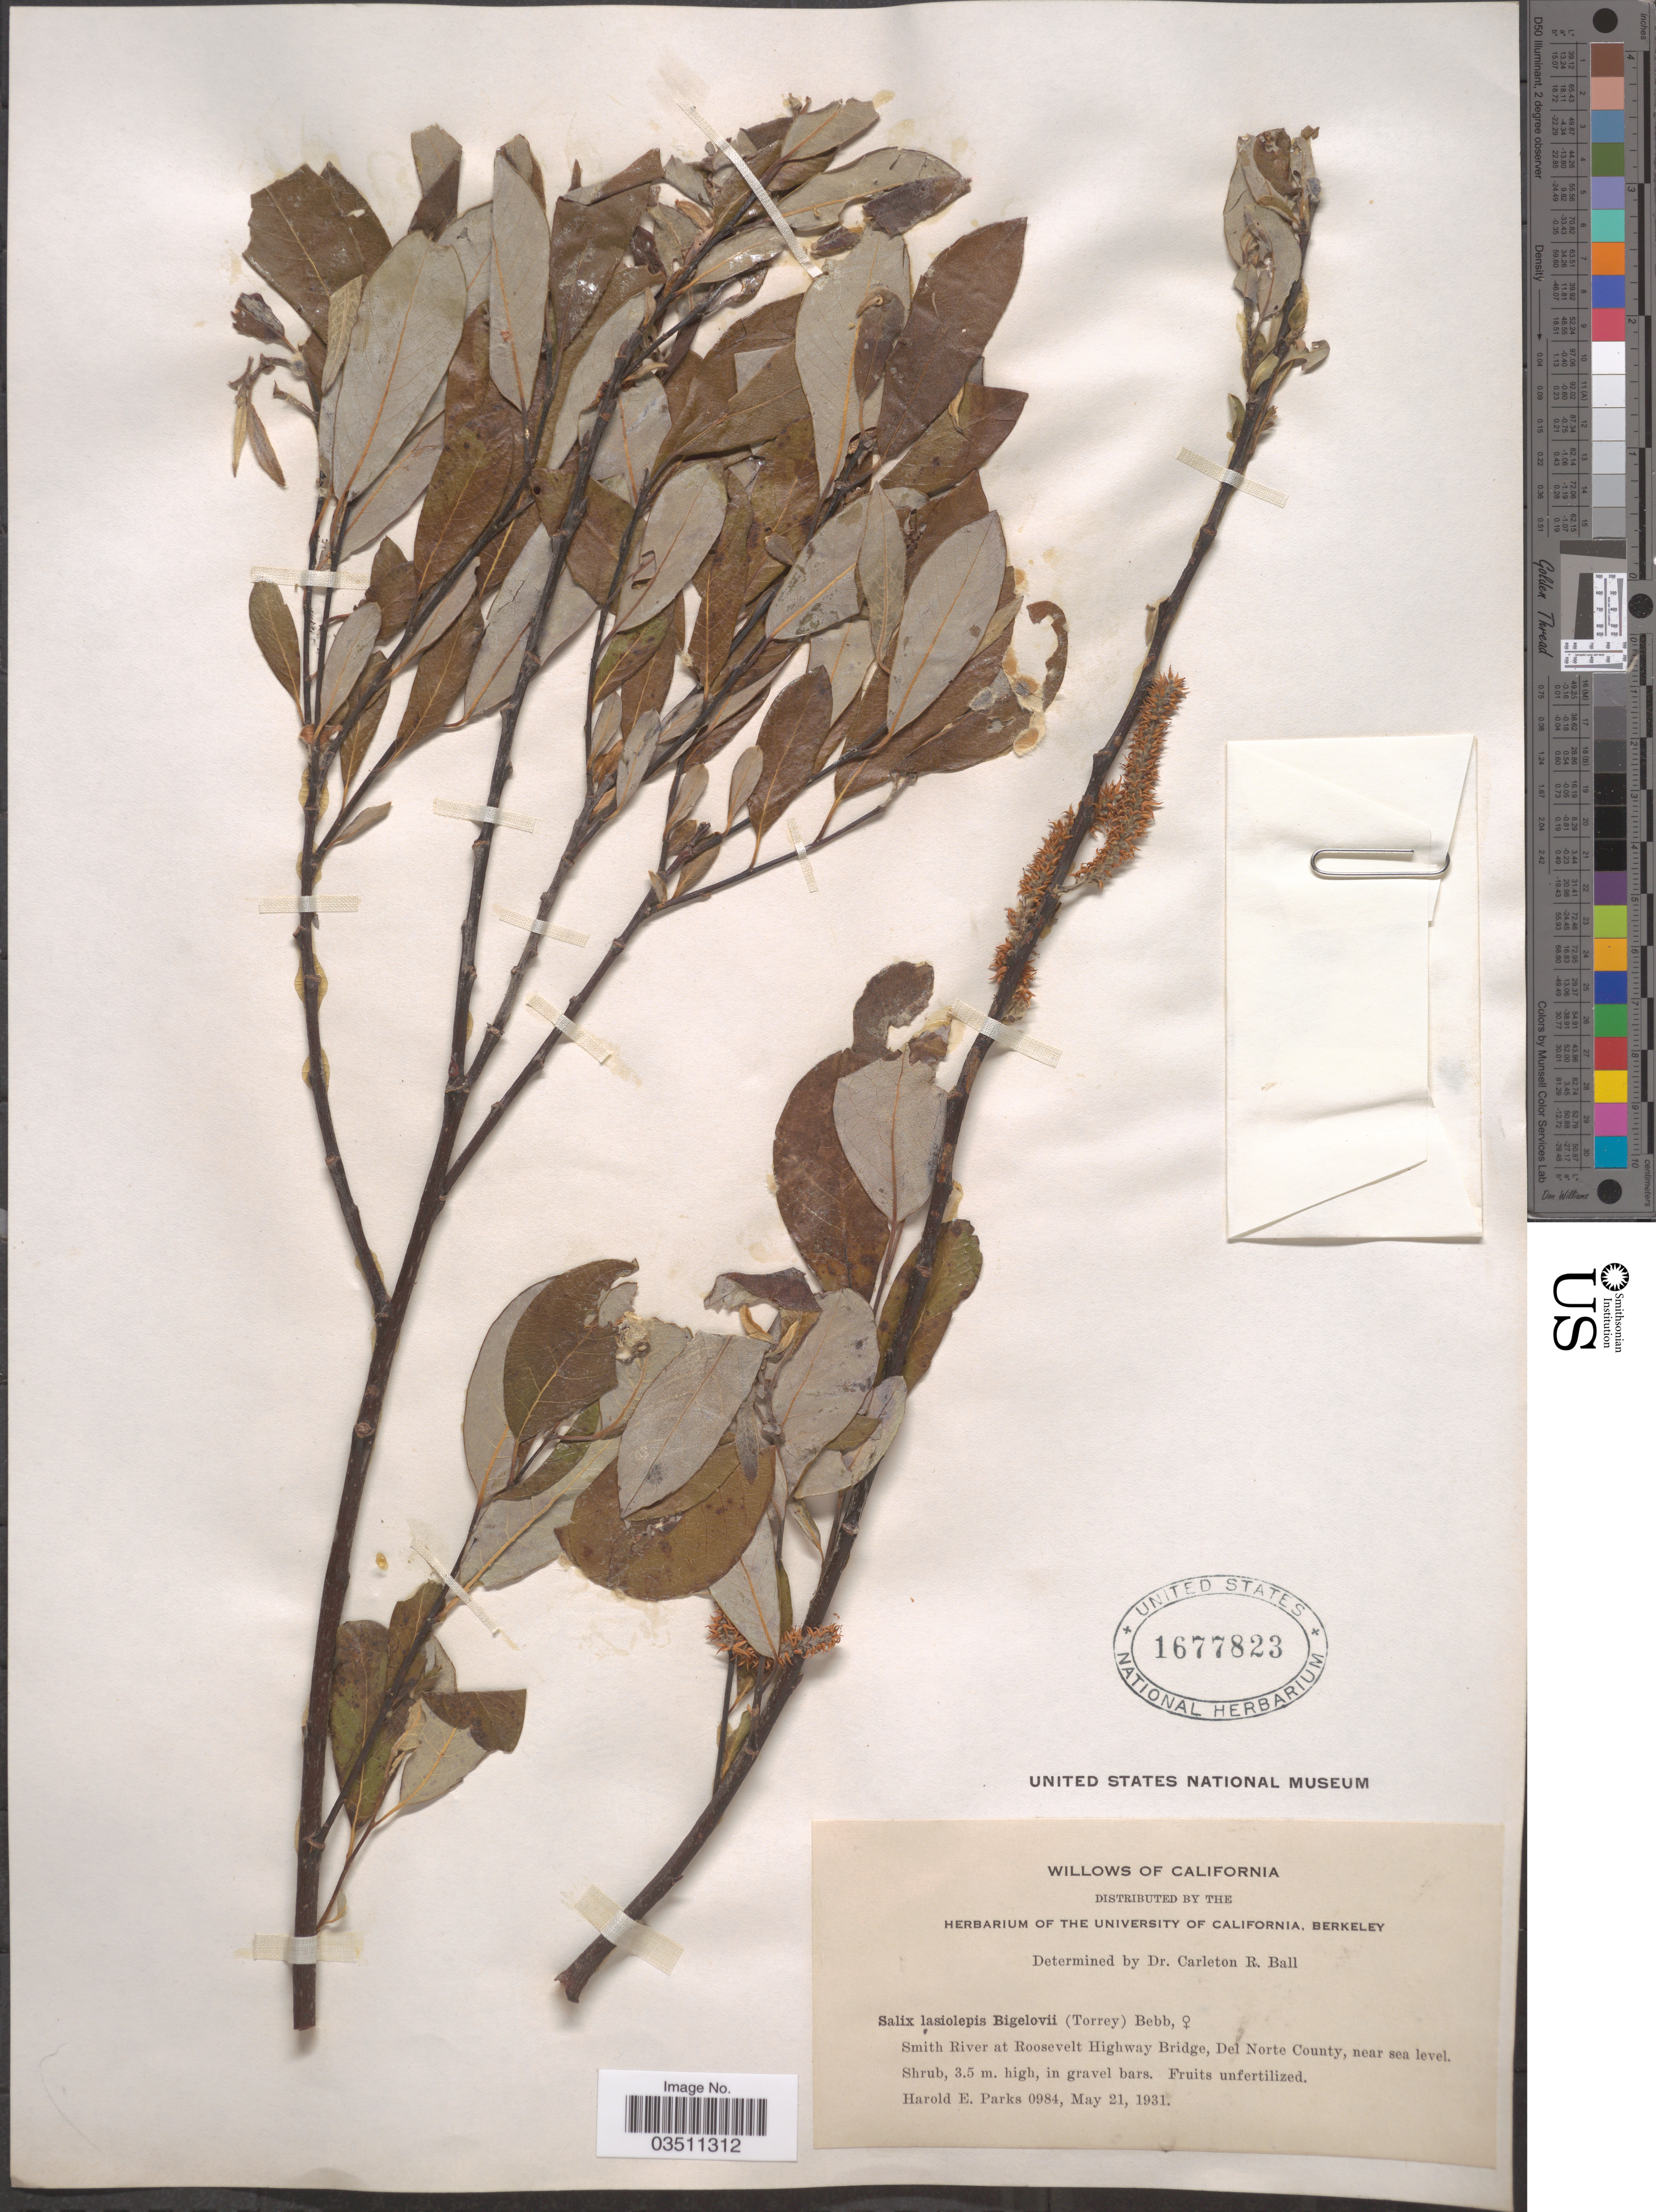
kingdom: Plantae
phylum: Tracheophyta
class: Magnoliopsida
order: Malpighiales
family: Salicaceae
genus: Salix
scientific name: Salix lasiolepis var. bigelovii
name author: Benth.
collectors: H. E. Parks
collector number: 0984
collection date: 1931-05-21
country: United States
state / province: California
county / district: Del Norte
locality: Smith River at Roosevelt Highway Bridge, Del Norte County.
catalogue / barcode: US 1677823